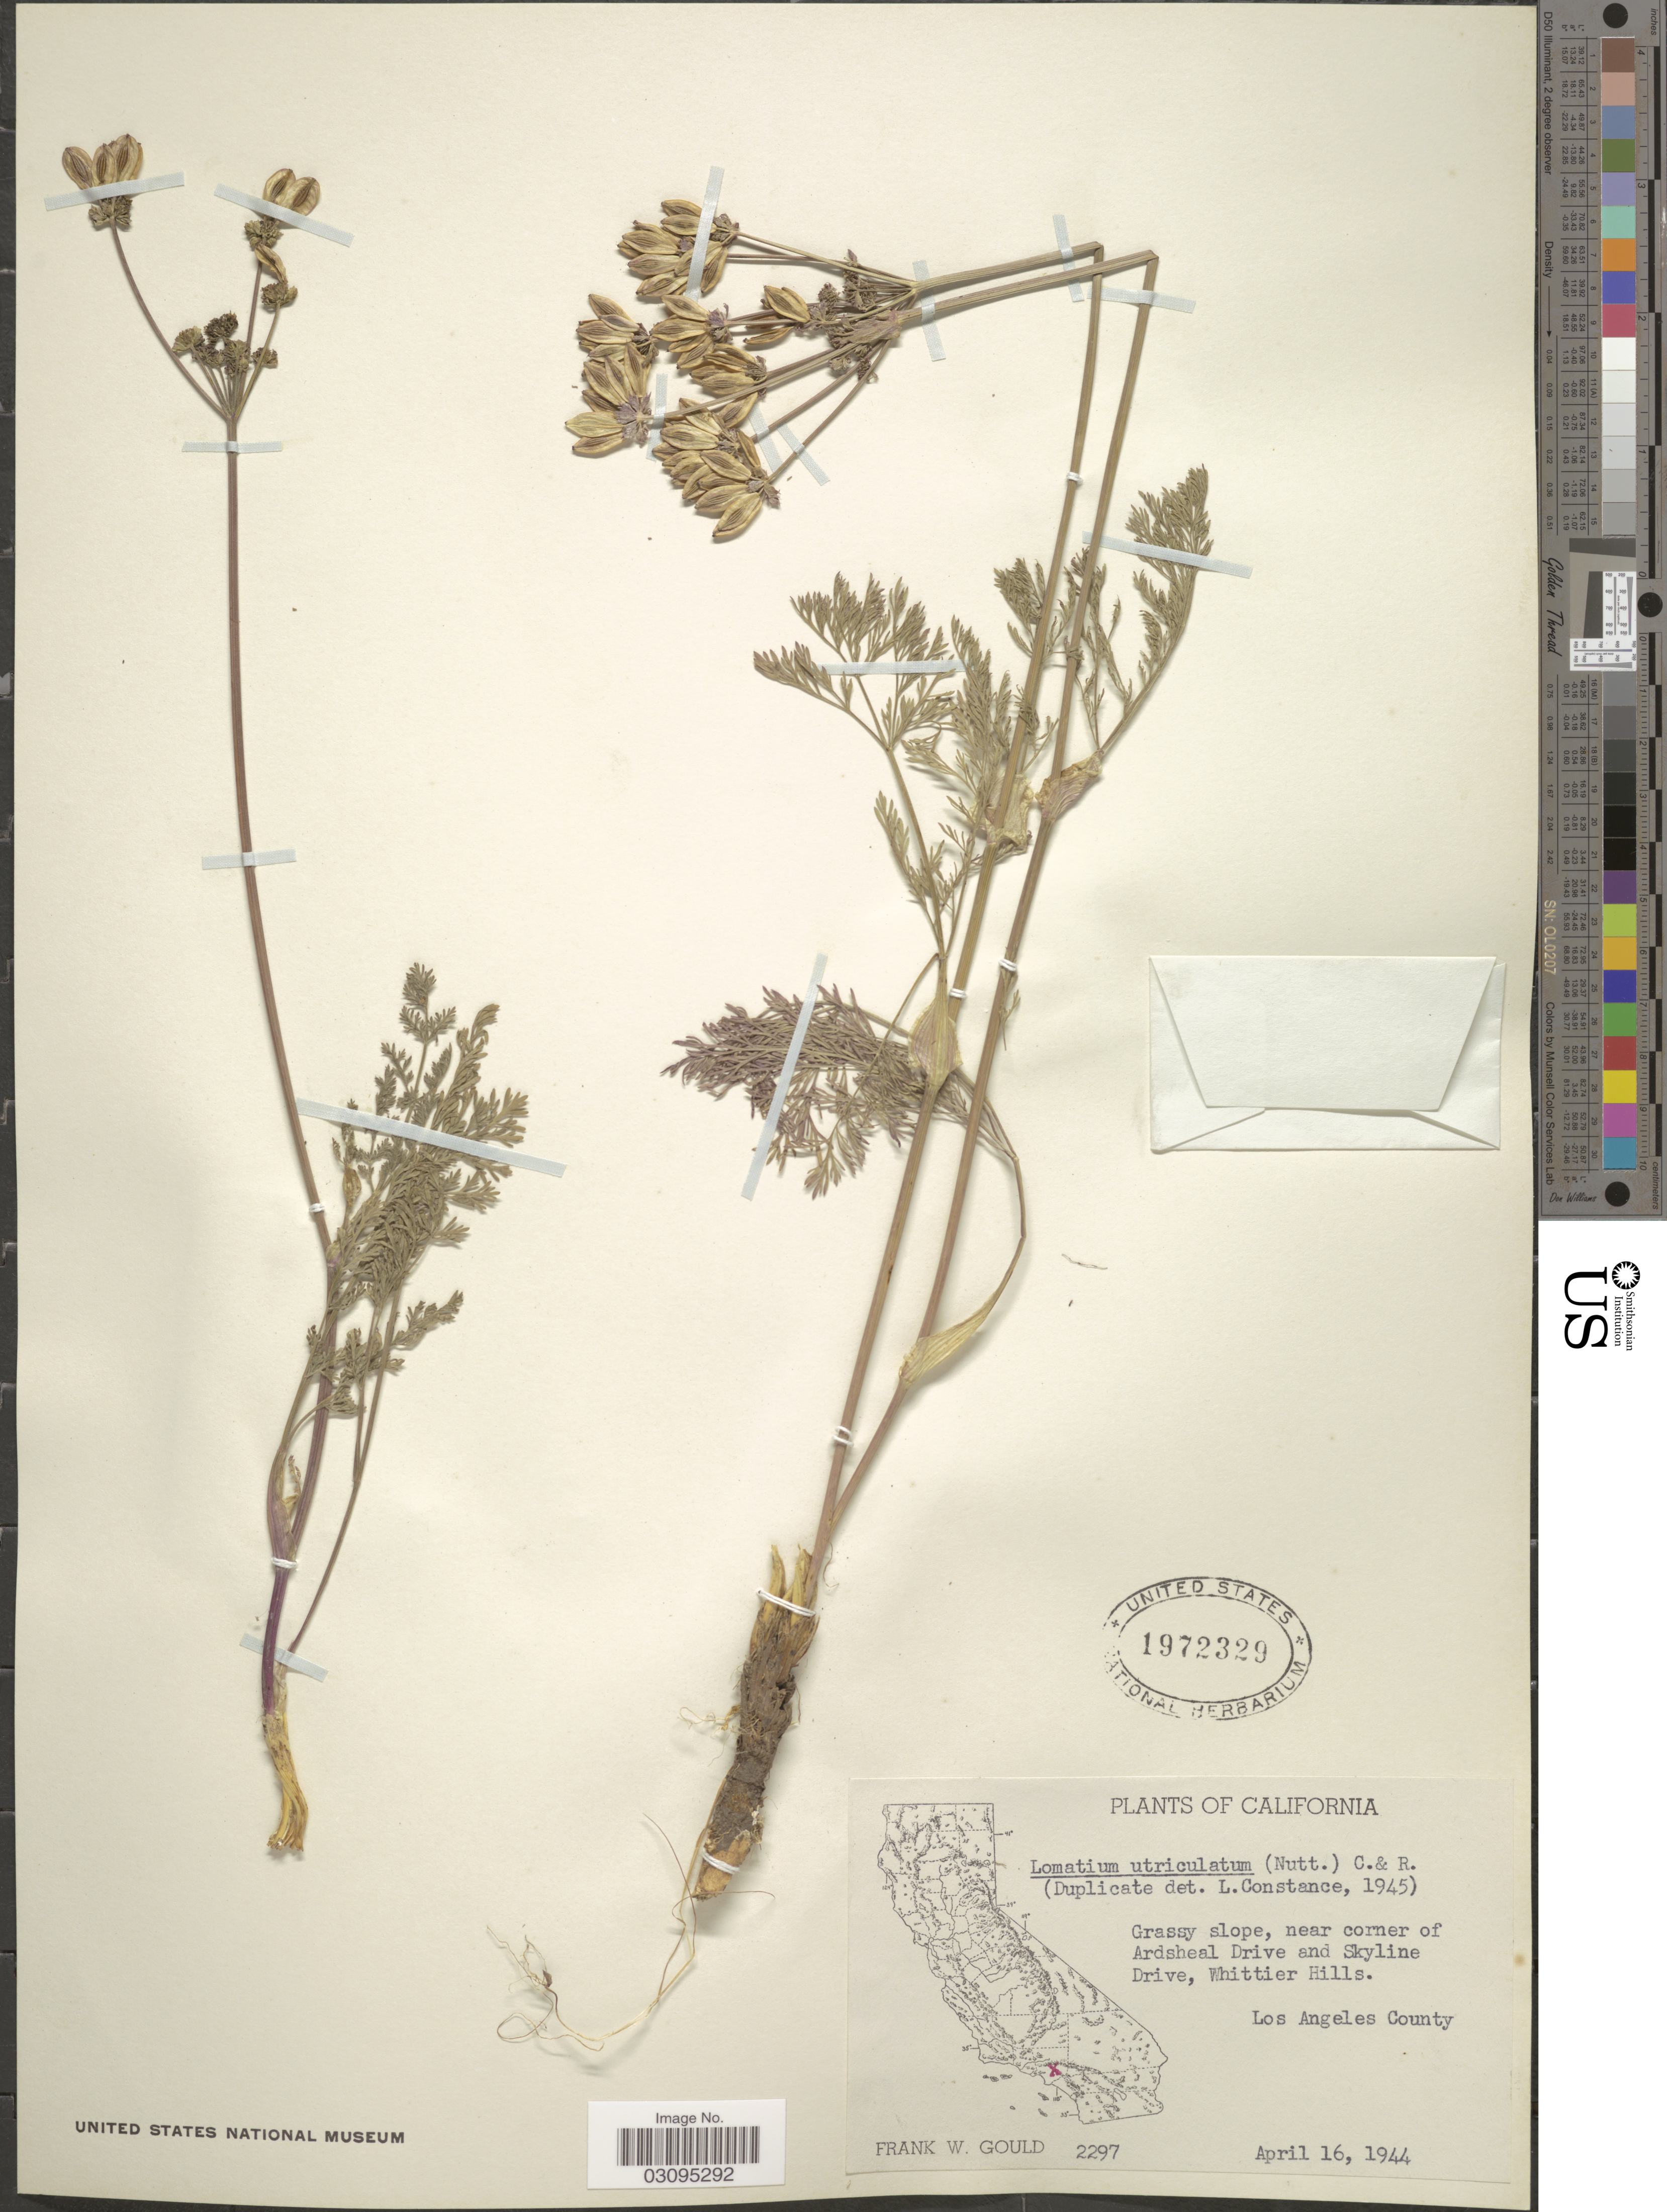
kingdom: Plantae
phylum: Tracheophyta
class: Magnoliopsida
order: Apiales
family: Apiaceae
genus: Lomatium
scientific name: Lomatium utriculatum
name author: (Nutt. ex Torr. & A. Gray) J.M. Coult. & Rose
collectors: F. W. Gould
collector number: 2297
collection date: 1944-04-16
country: United States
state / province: California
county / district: Los Angeles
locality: Grassy slope, near corner of Ardsheal Drive and Skyline Drive, Whittier Hills, Los Angeles County.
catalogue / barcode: US 1972329